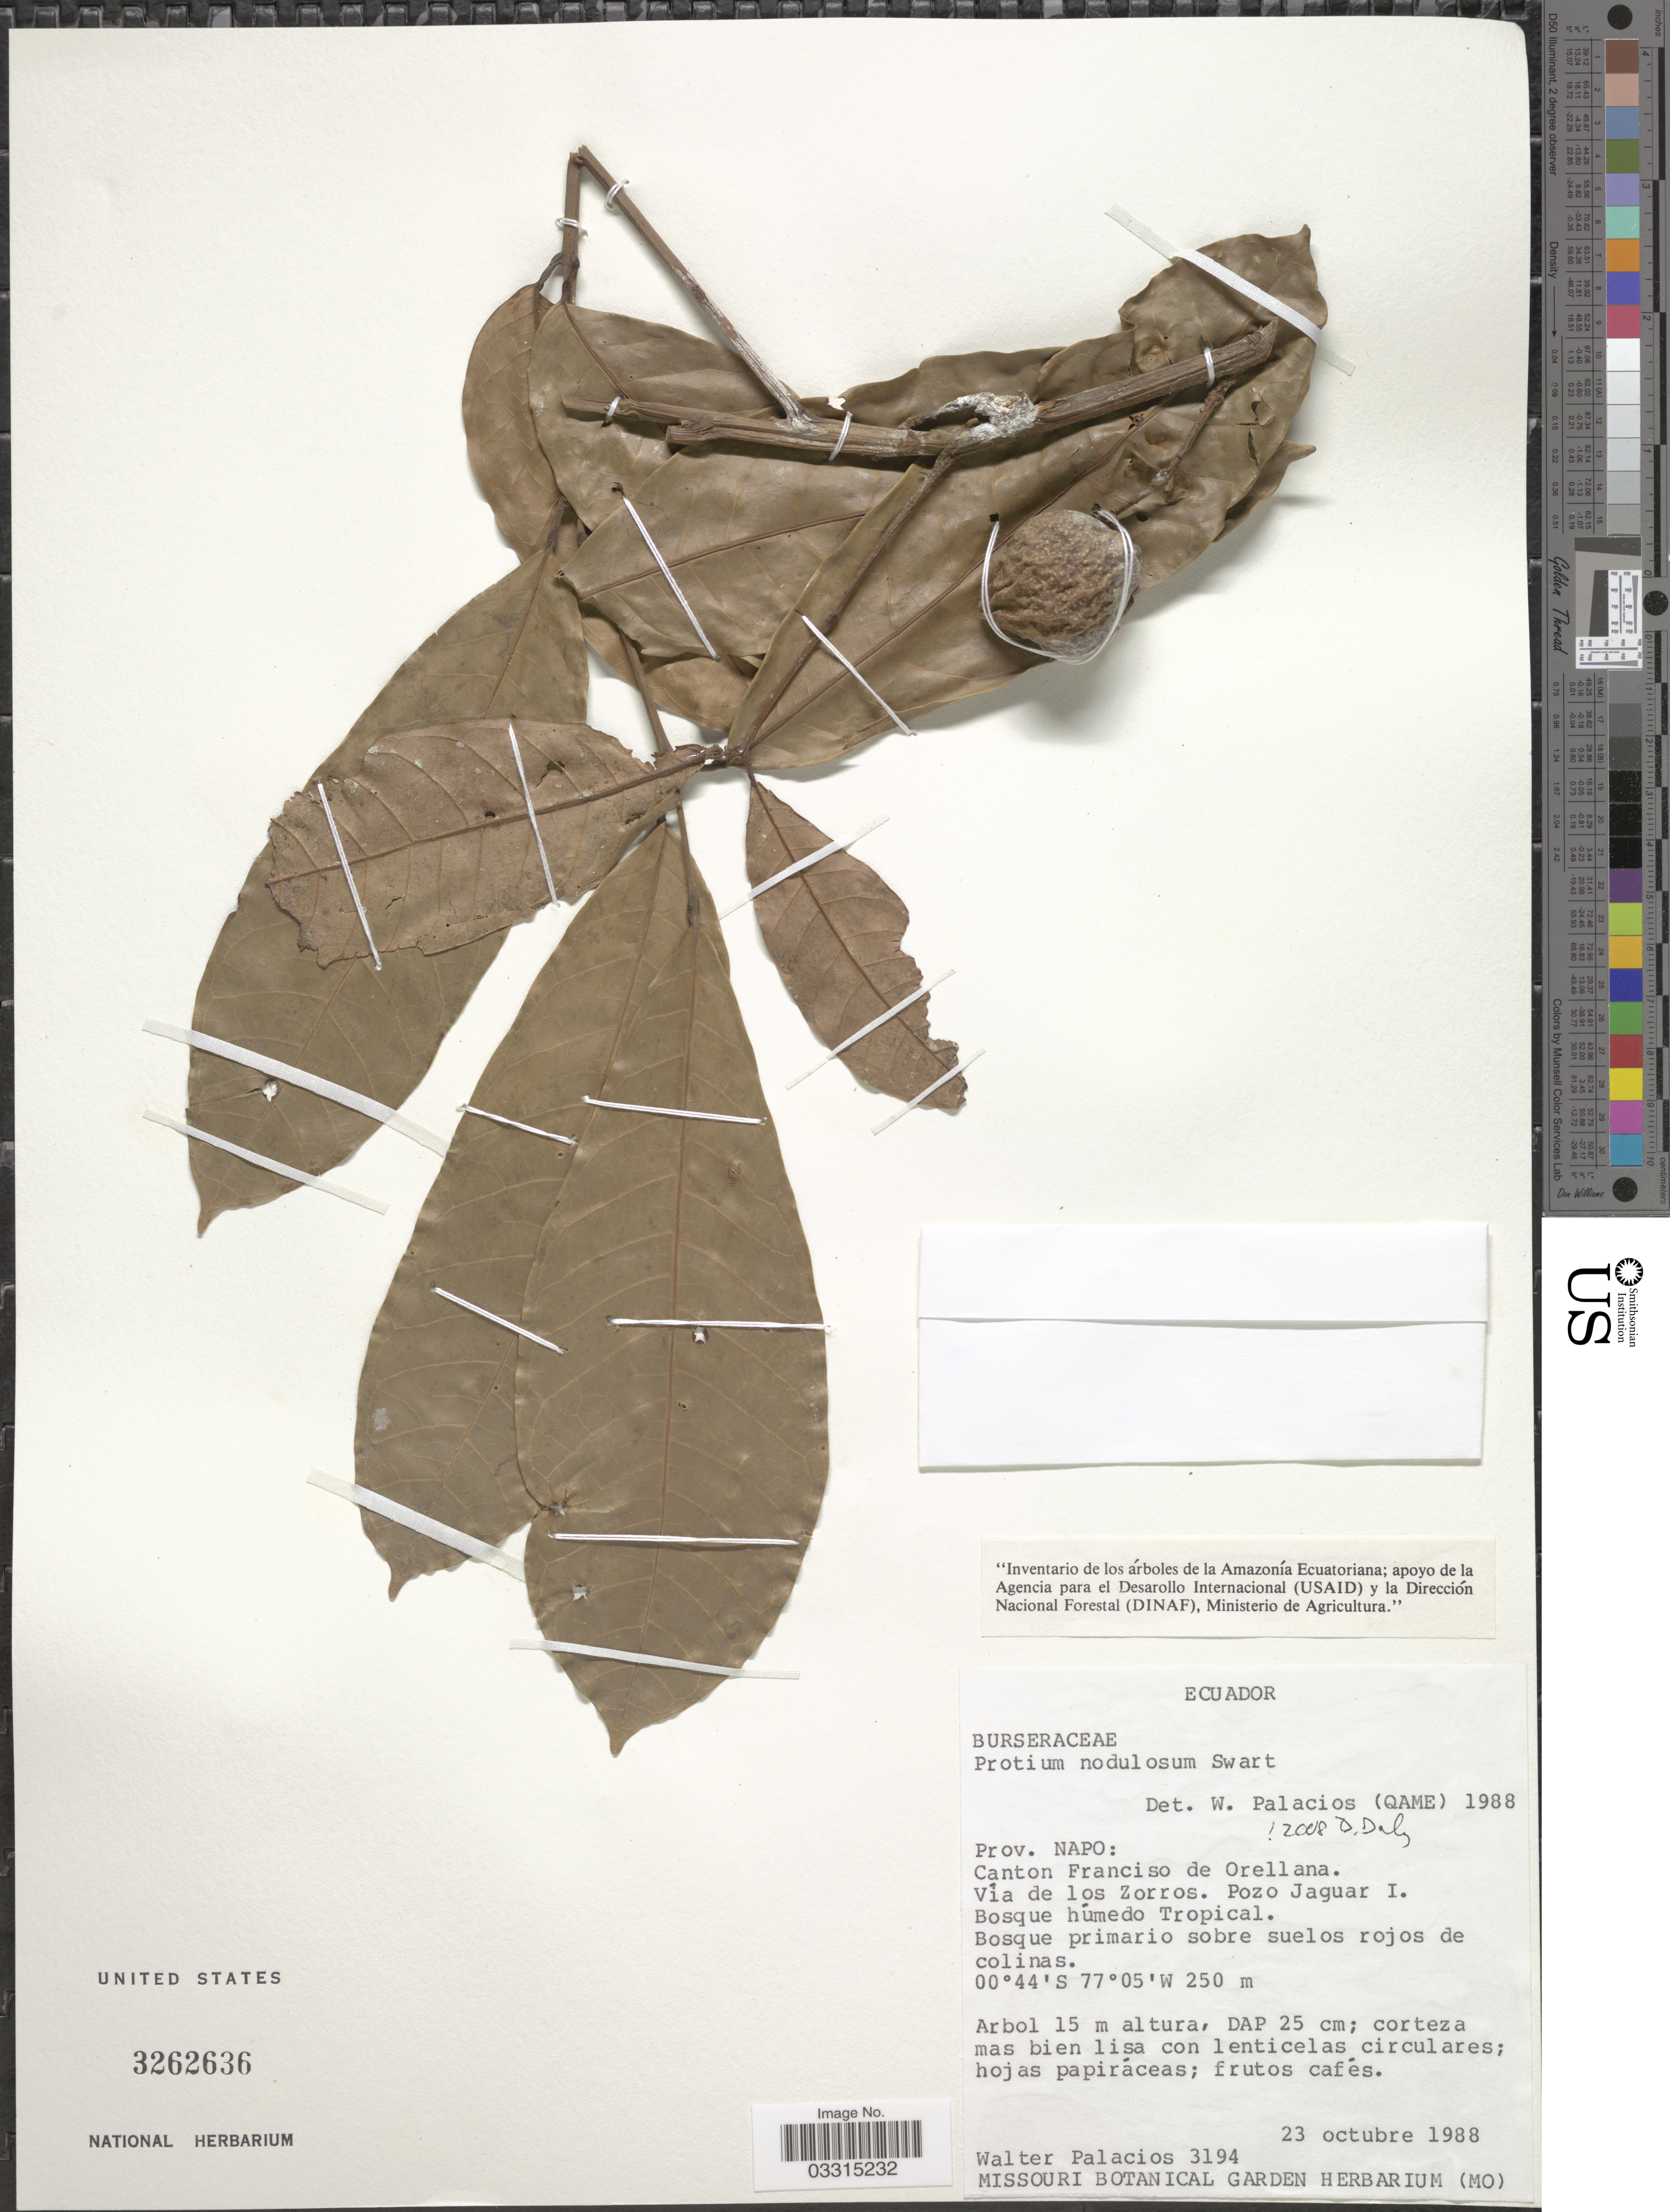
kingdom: Plantae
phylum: Tracheophyta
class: Magnoliopsida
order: Sapindales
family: Burseraceae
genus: Protium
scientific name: Protium nodulosum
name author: Swart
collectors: W. Palacios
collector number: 3194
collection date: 1988-10-23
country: Ecuador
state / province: Napo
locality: Canton Franciso de Orellana. Via de los Zorros. Pozo Jaguar I. Bosque húmedo Tropical. Bosque primario sobre suelos rojos de colinas.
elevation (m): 250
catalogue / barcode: US 3262636